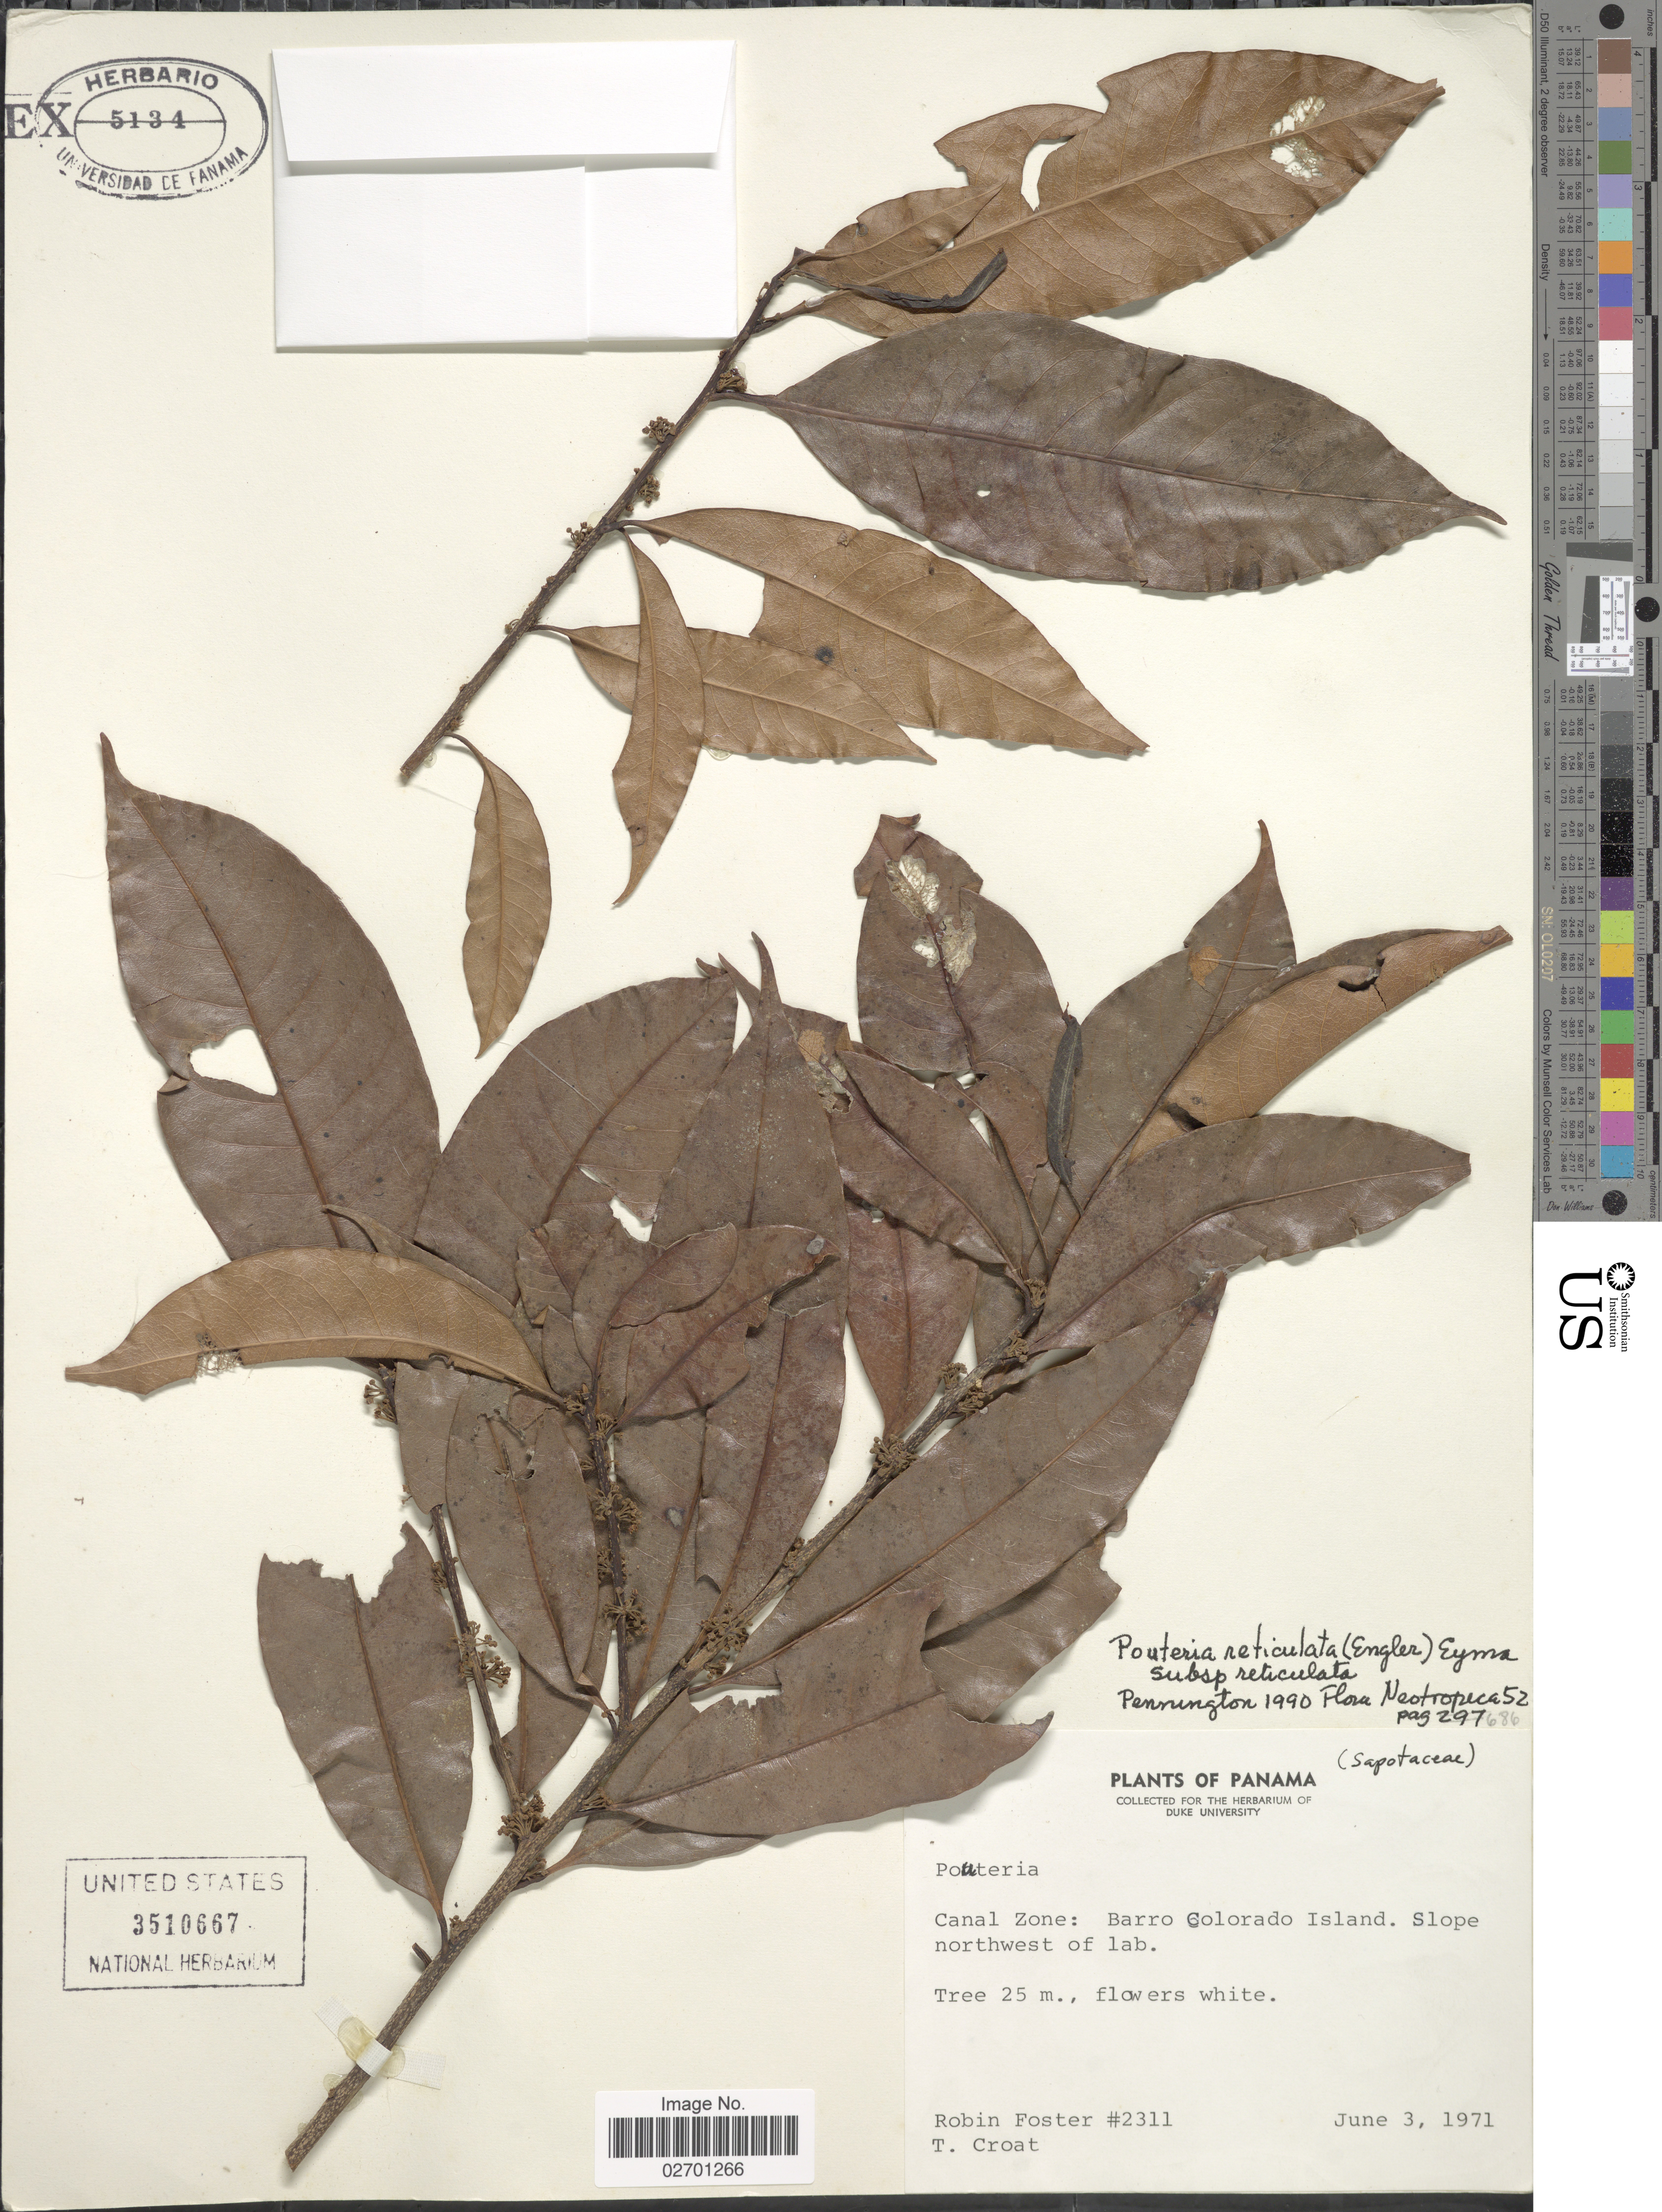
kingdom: Plantae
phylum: Tracheophyta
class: Magnoliopsida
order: Ericales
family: Sapotaceae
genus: Pouteria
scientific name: Pouteria reticulata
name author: (Engl.) Eyma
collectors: R. B. Foster & T. B. Croat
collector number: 2311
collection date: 1971-06-03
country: Panama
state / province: Panamá Oeste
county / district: Canal Zone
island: Barro Colorado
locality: Canal Zone: Barro Colorado Island, slope northwest of lab.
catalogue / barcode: US 3510667